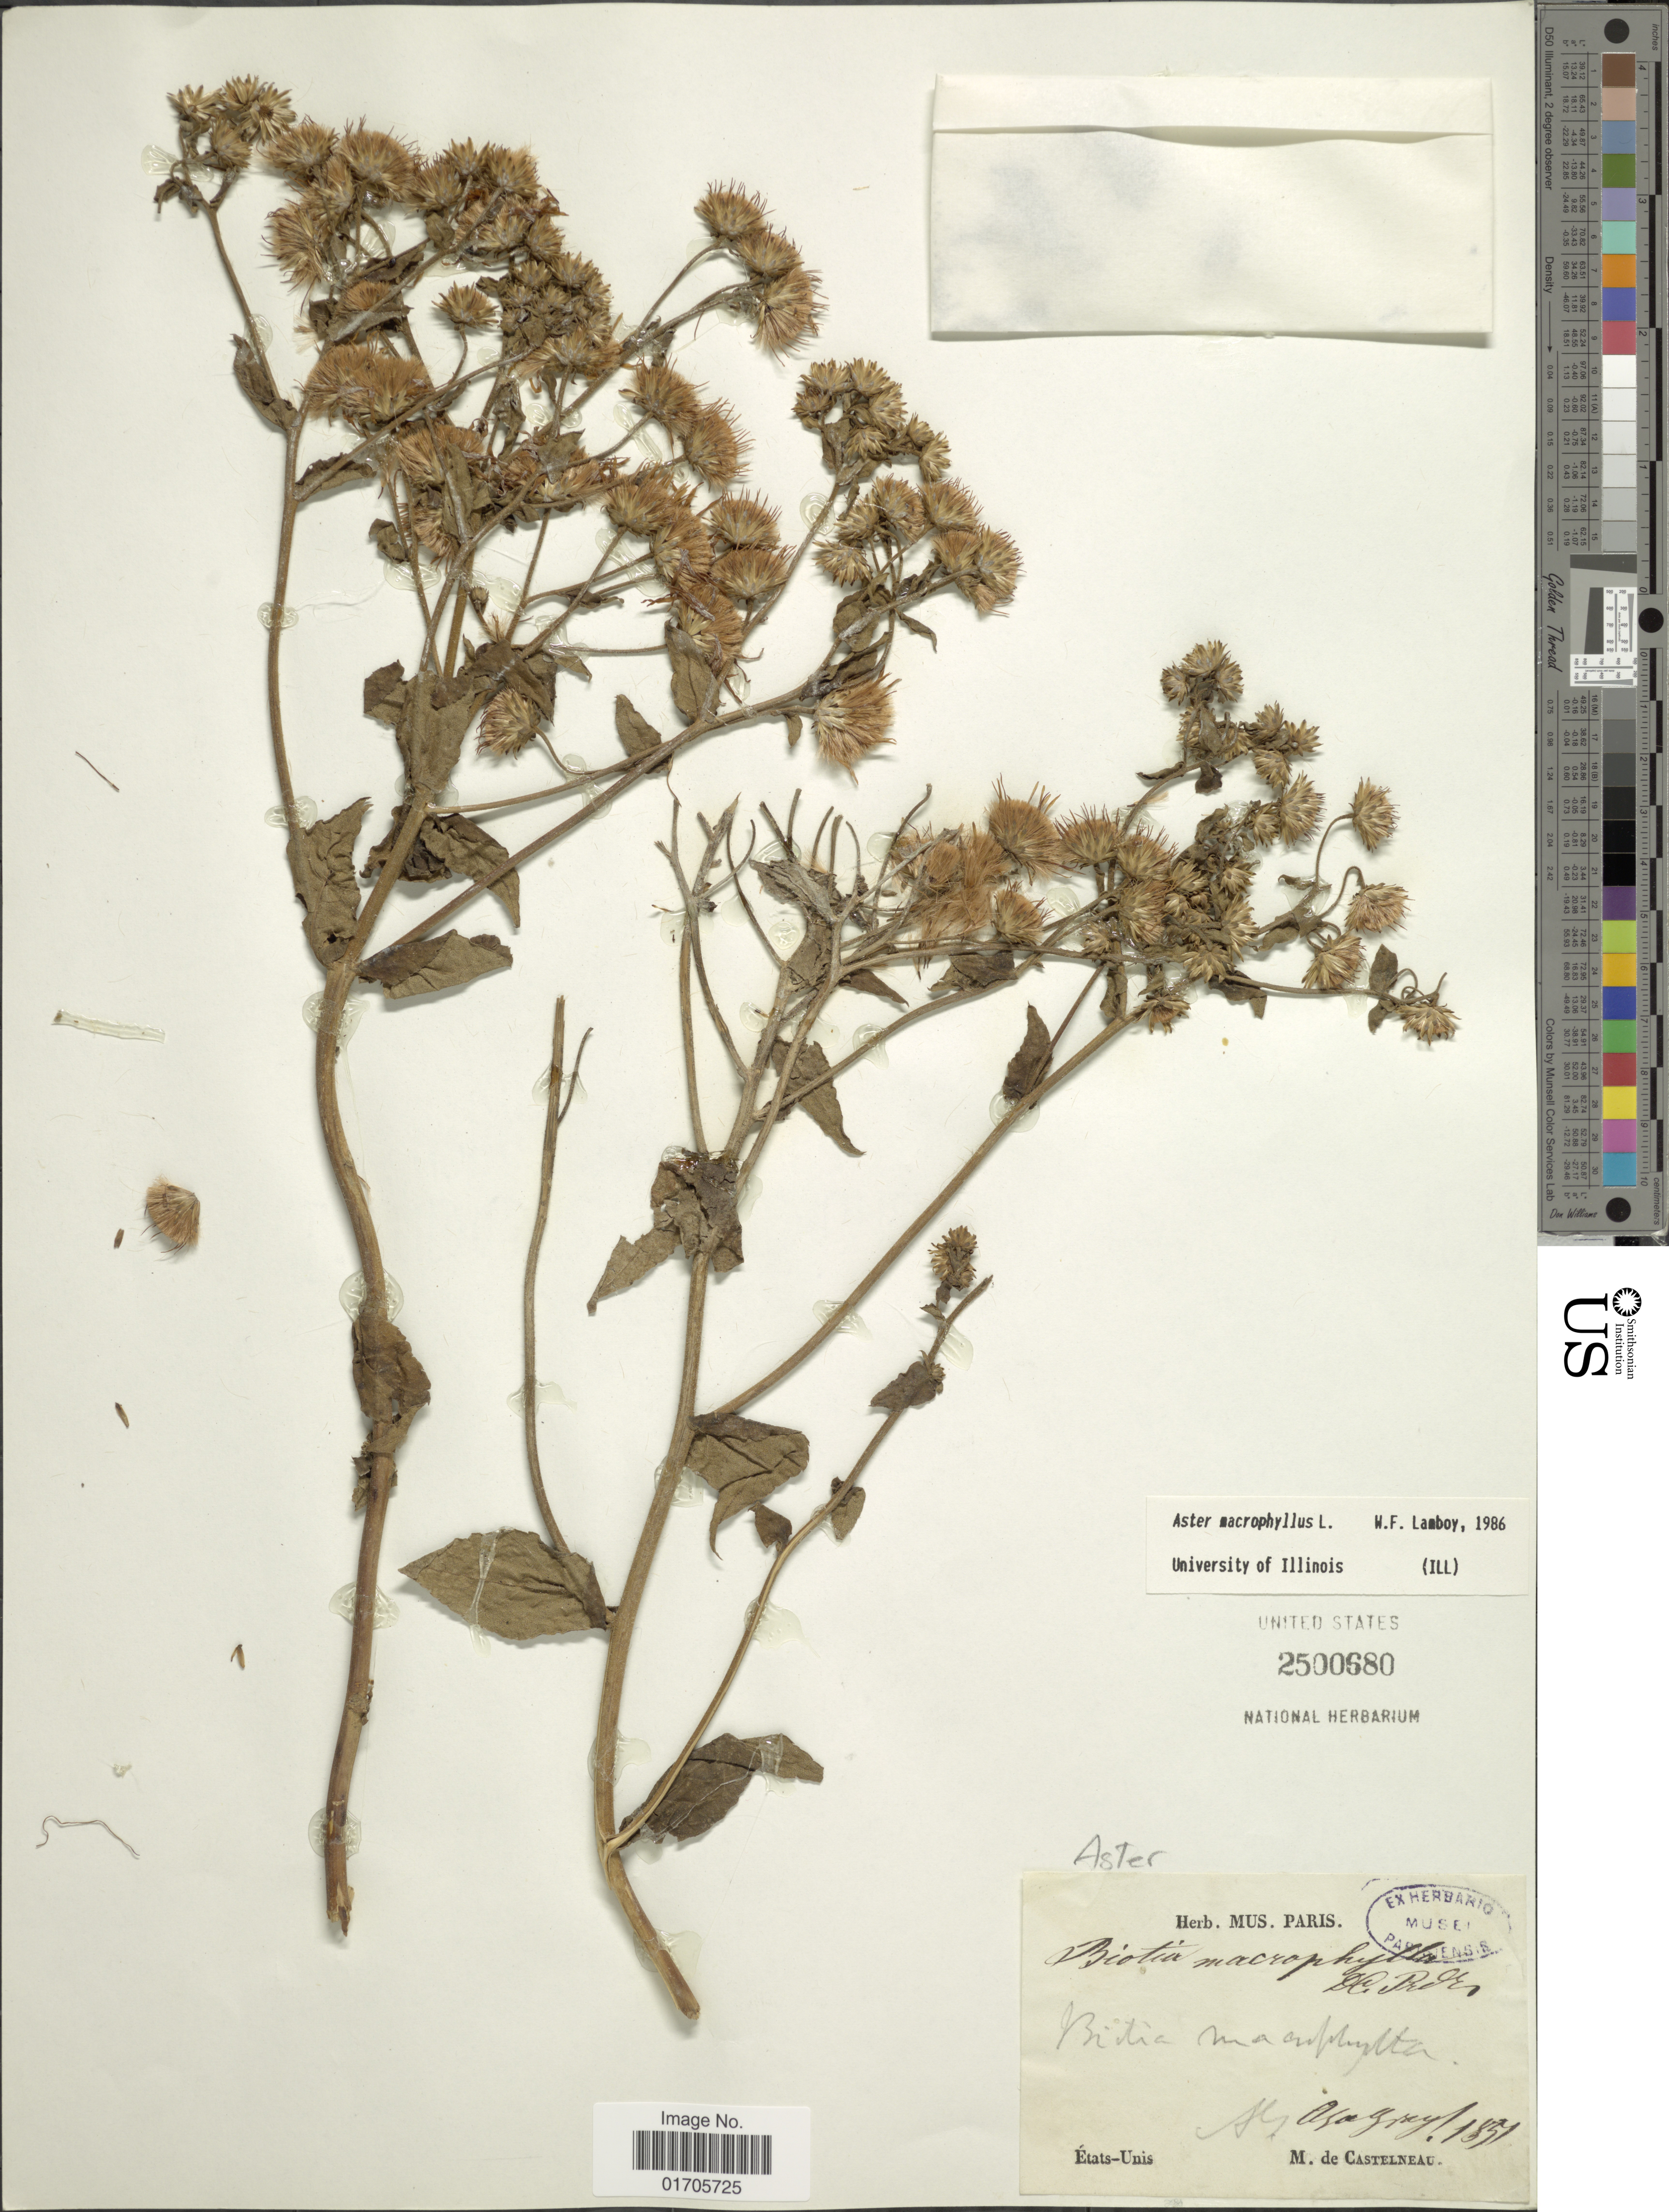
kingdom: Plantae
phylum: Tracheophyta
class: Magnoliopsida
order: Asterales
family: Asteraceae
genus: Eurybia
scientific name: Eurybia macrophylla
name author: (L.) Cass.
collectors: M. de Castelneau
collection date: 1851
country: United States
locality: Etats-Unis.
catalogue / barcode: US 2500680